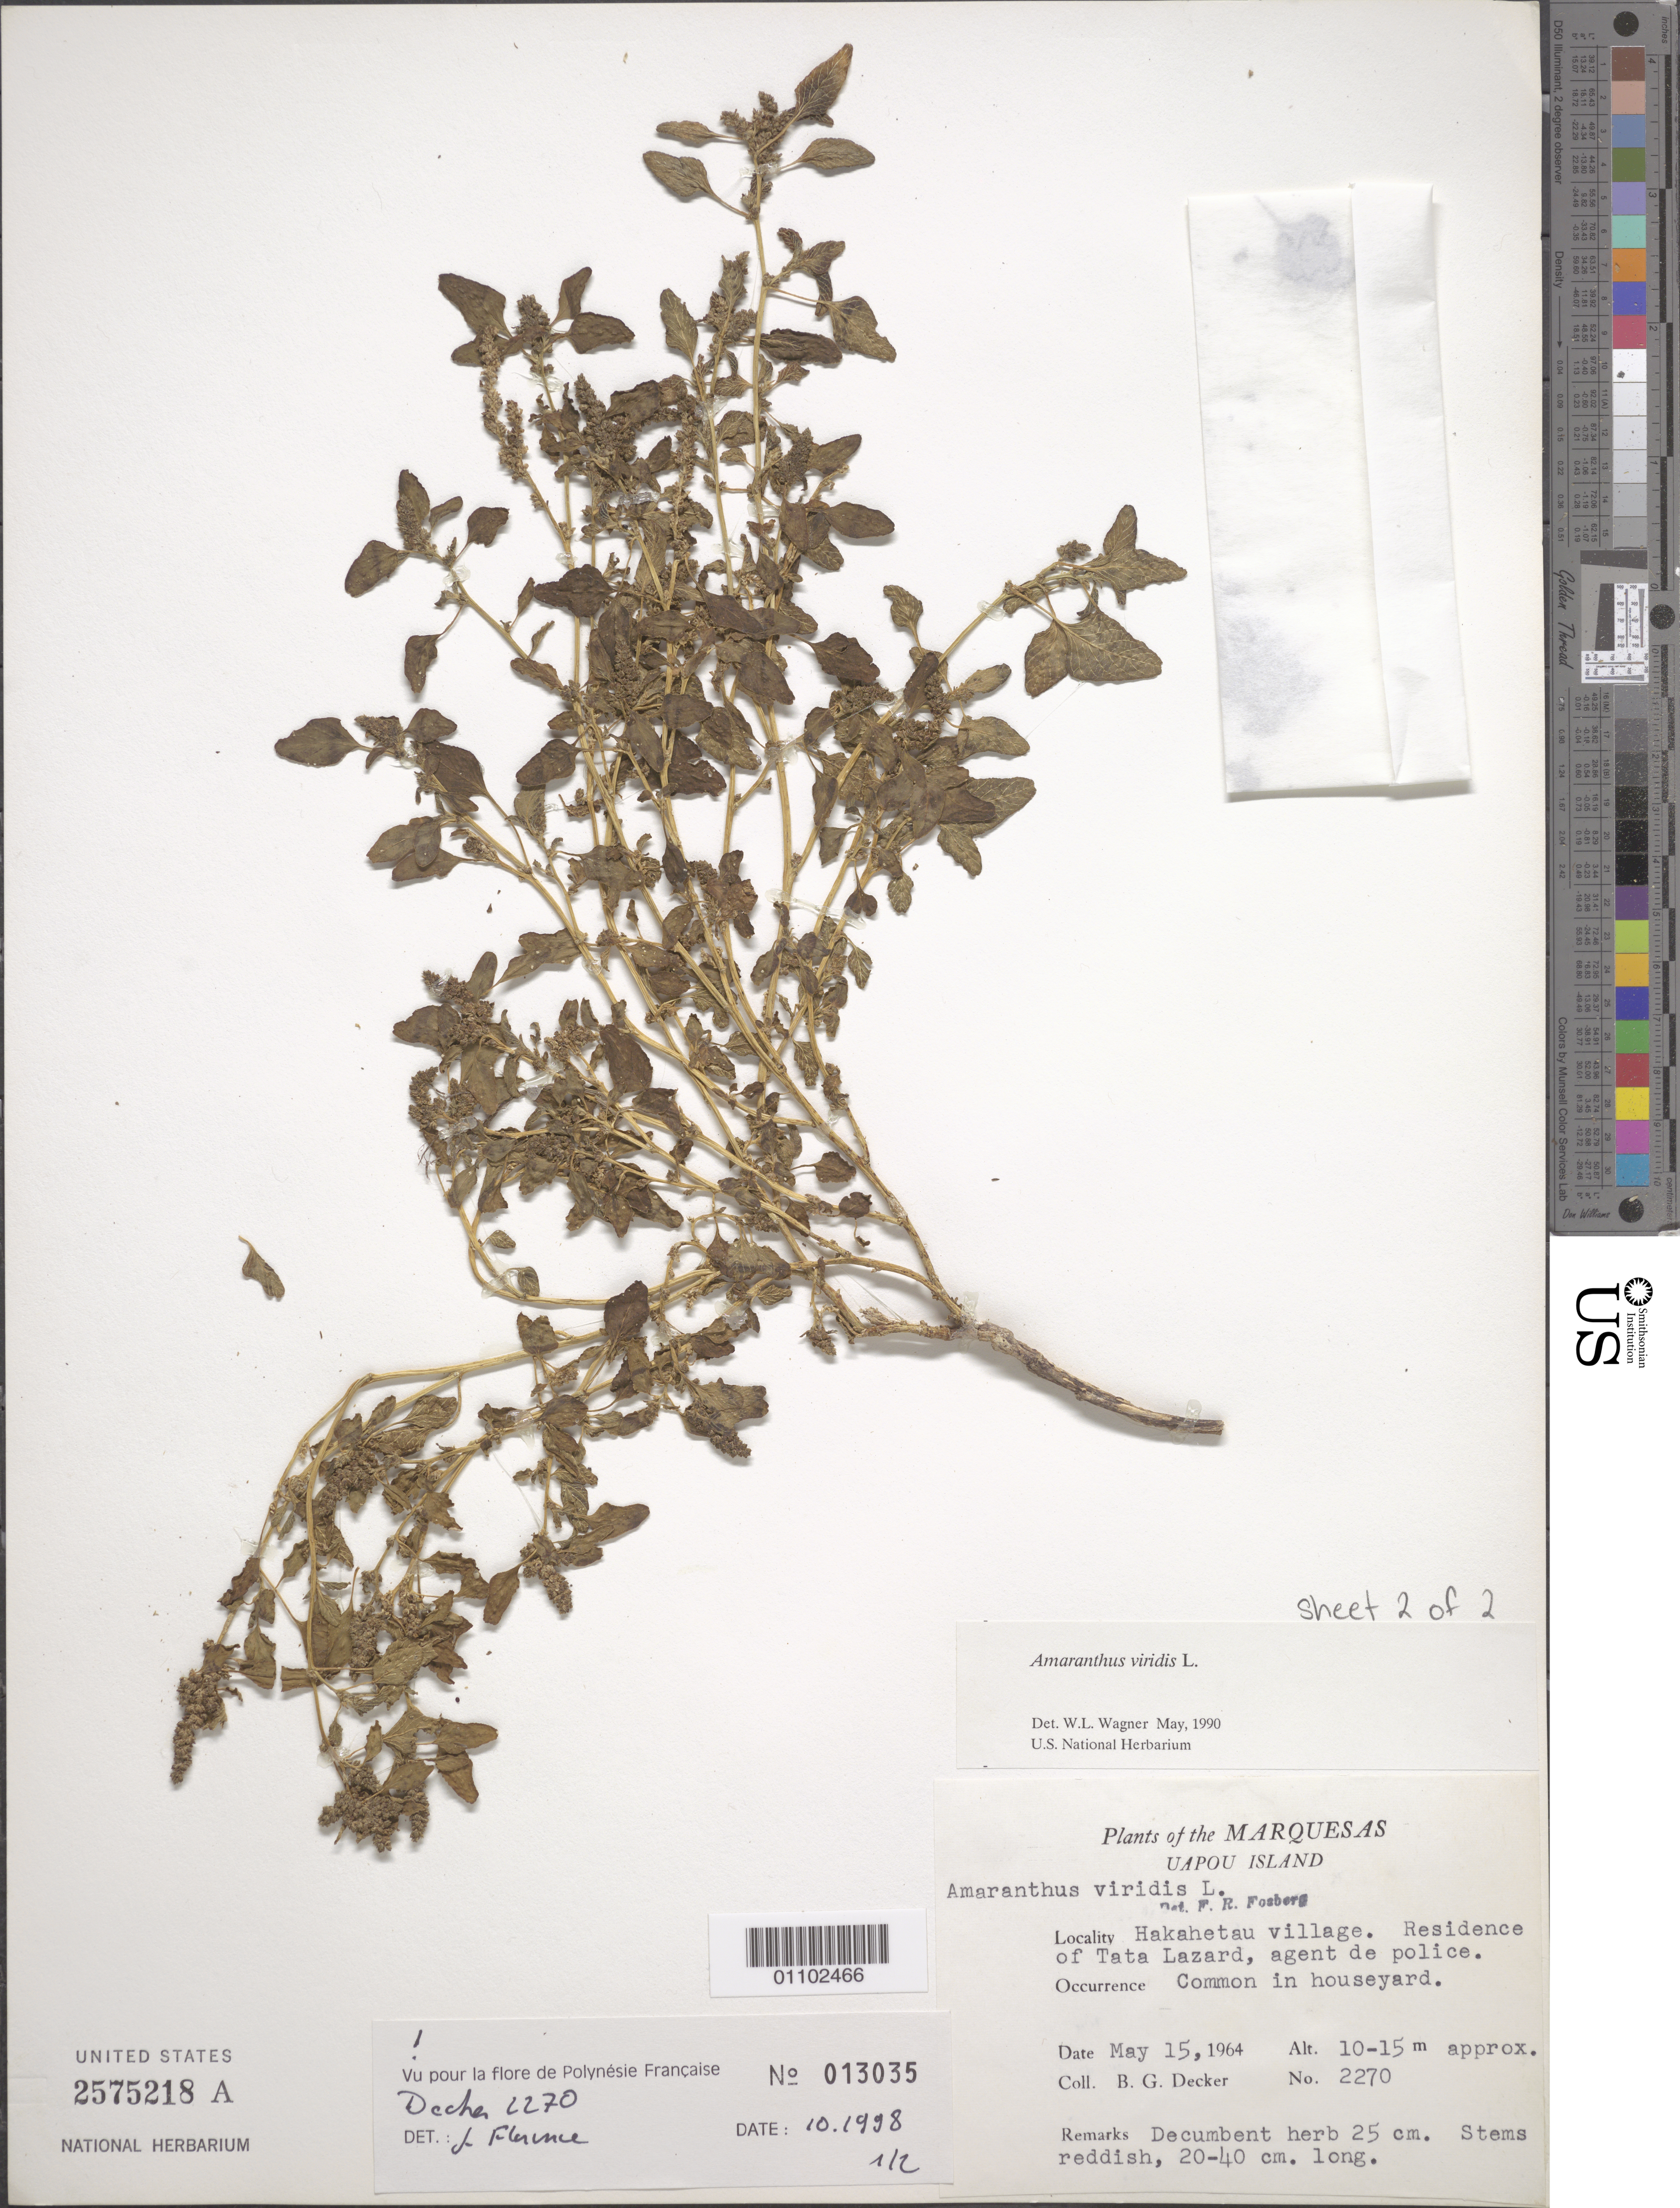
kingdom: Plantae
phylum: Tracheophyta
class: Magnoliopsida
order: Caryophyllales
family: Amaranthaceae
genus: Amaranthus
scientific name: Amaranthus viridis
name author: L.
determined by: Wagner, W. L., (BOT), Smithsonian Institution - National Museum of Natural History (UNITED STATES)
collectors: B. G. Decker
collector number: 2270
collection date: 1964-05-15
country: French Polynesia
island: Ua Pou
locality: Hakahetau village, residence of Tata Lazard, agent du police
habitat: House yard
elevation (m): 10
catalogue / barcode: US 2575218A